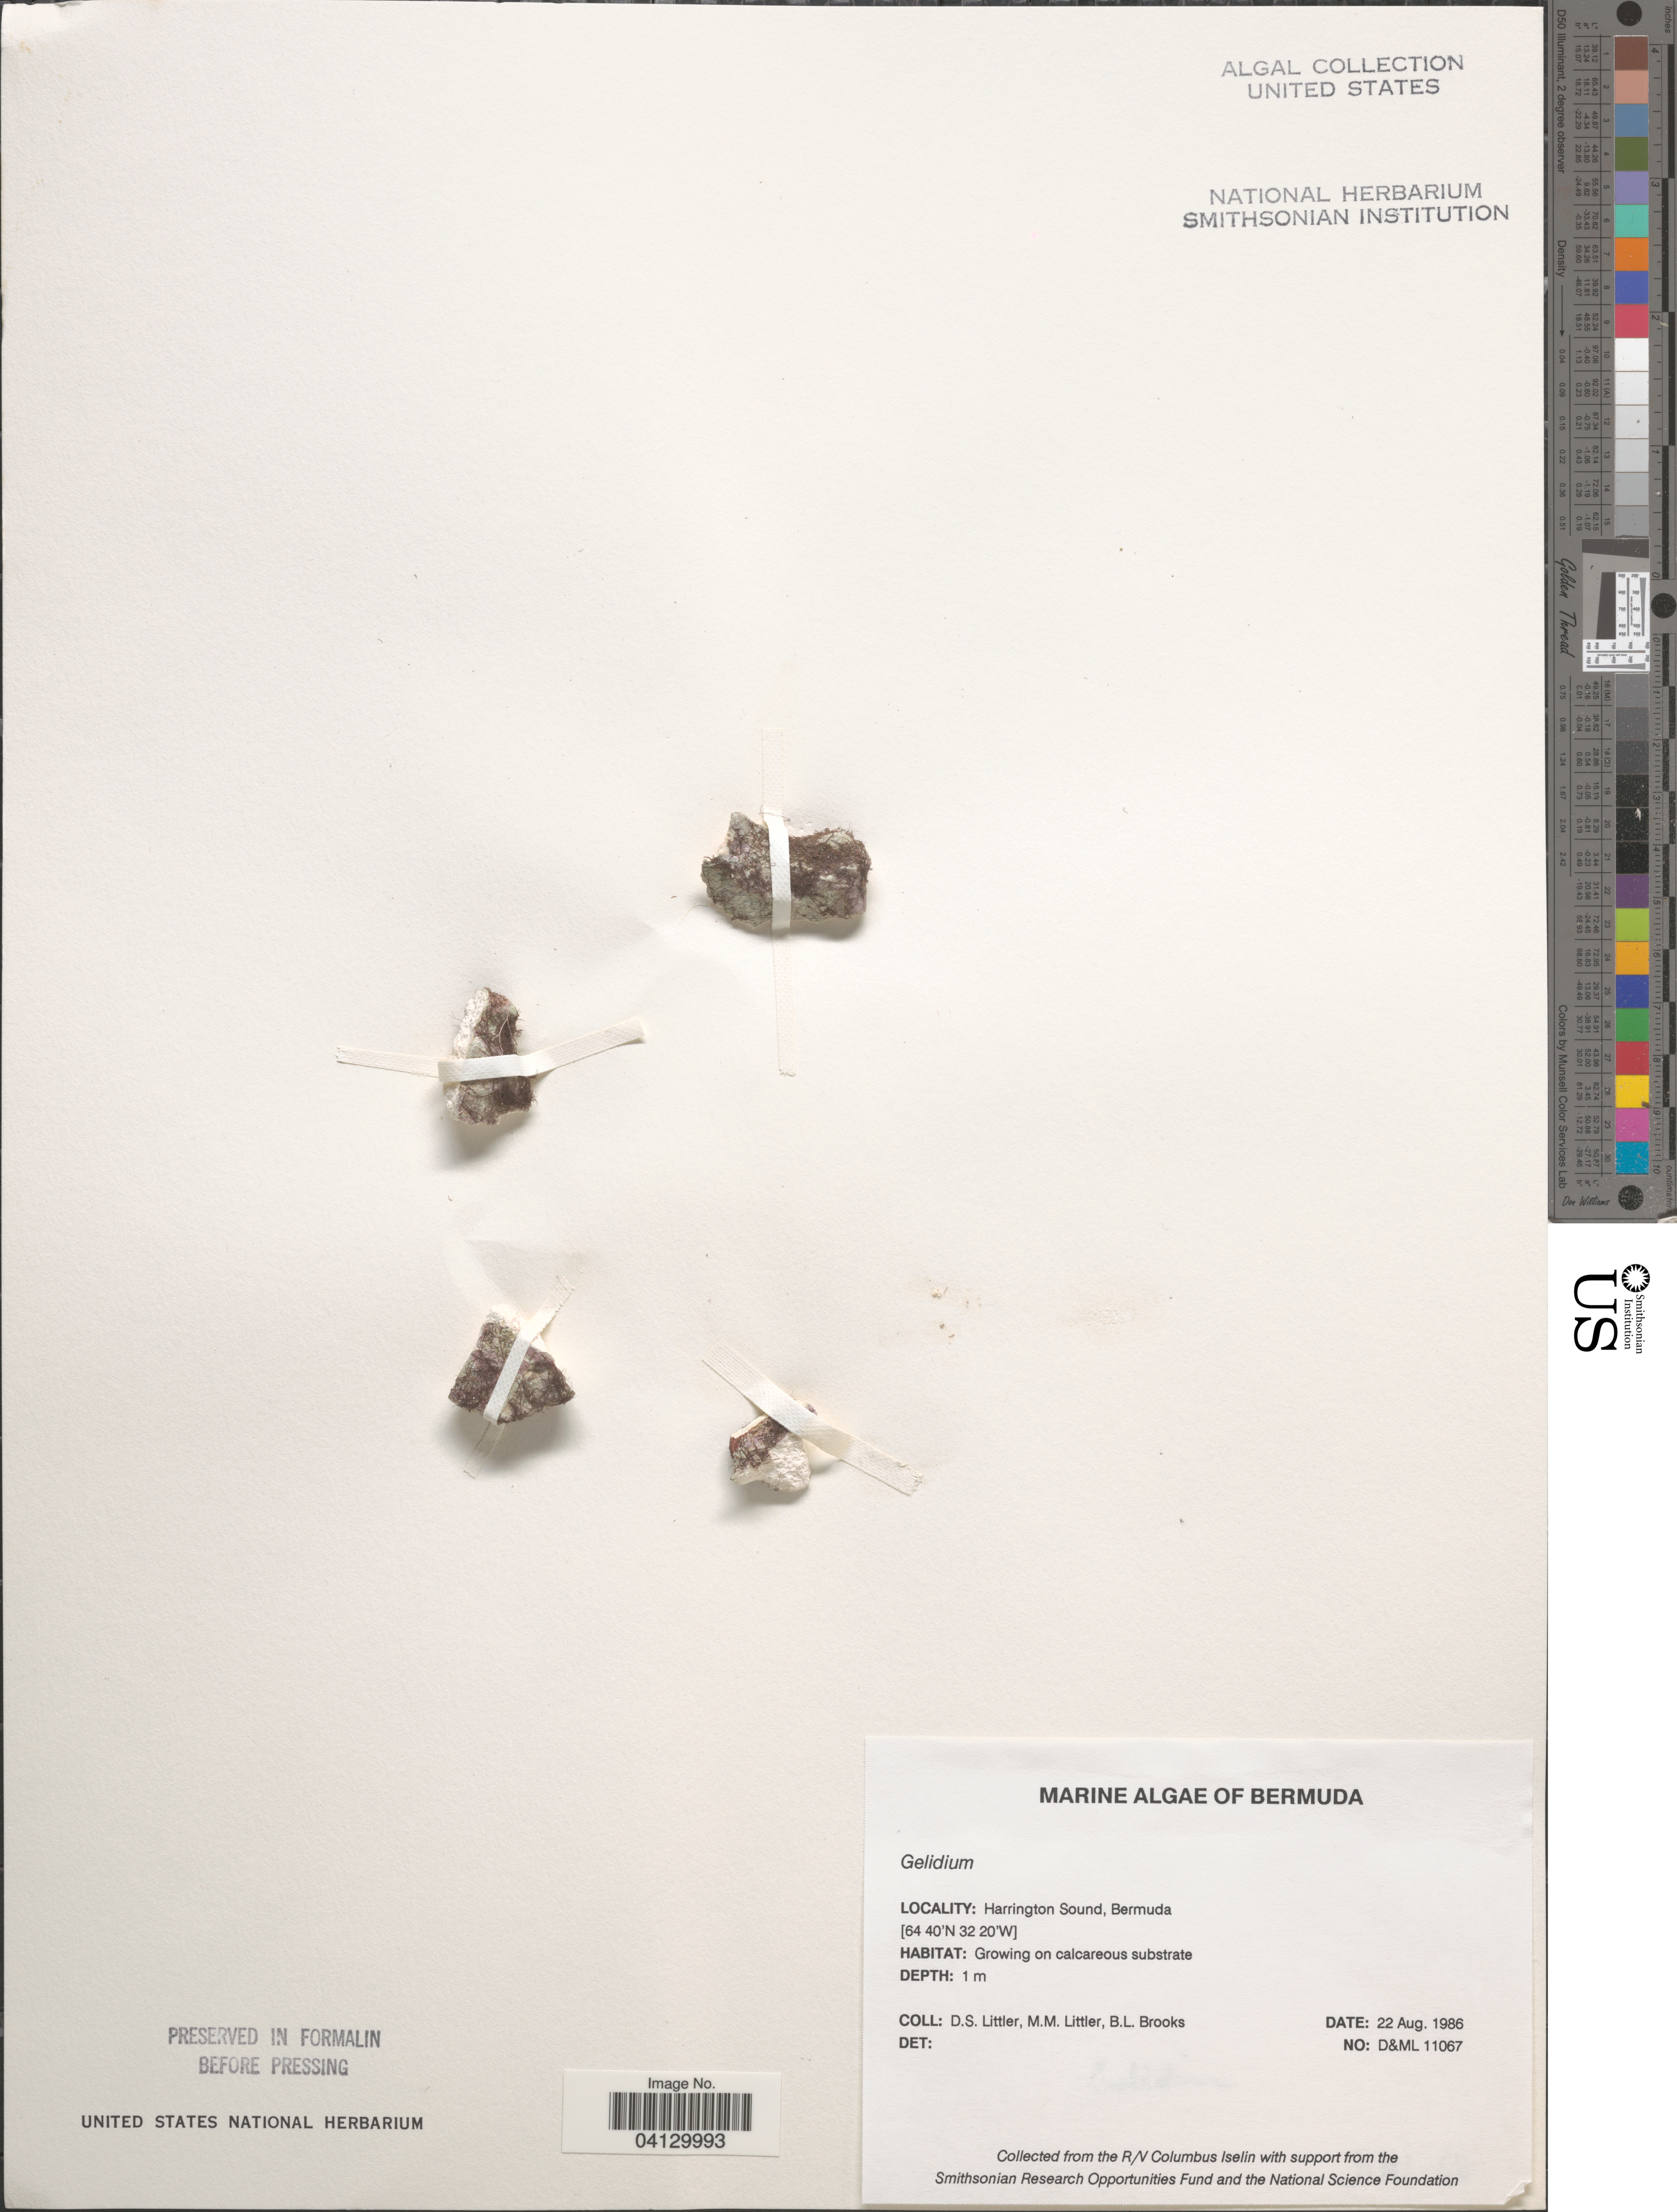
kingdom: Plantae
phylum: Rhodophyta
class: Florideophyceae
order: Gelidiales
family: Gelidiaceae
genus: Gelidium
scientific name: Gelidium sp.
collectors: D. S. Littler & B. Brooks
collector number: D&ML 11067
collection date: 1986-08-22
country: Bermuda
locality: Harrington Sound.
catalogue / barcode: US 328786